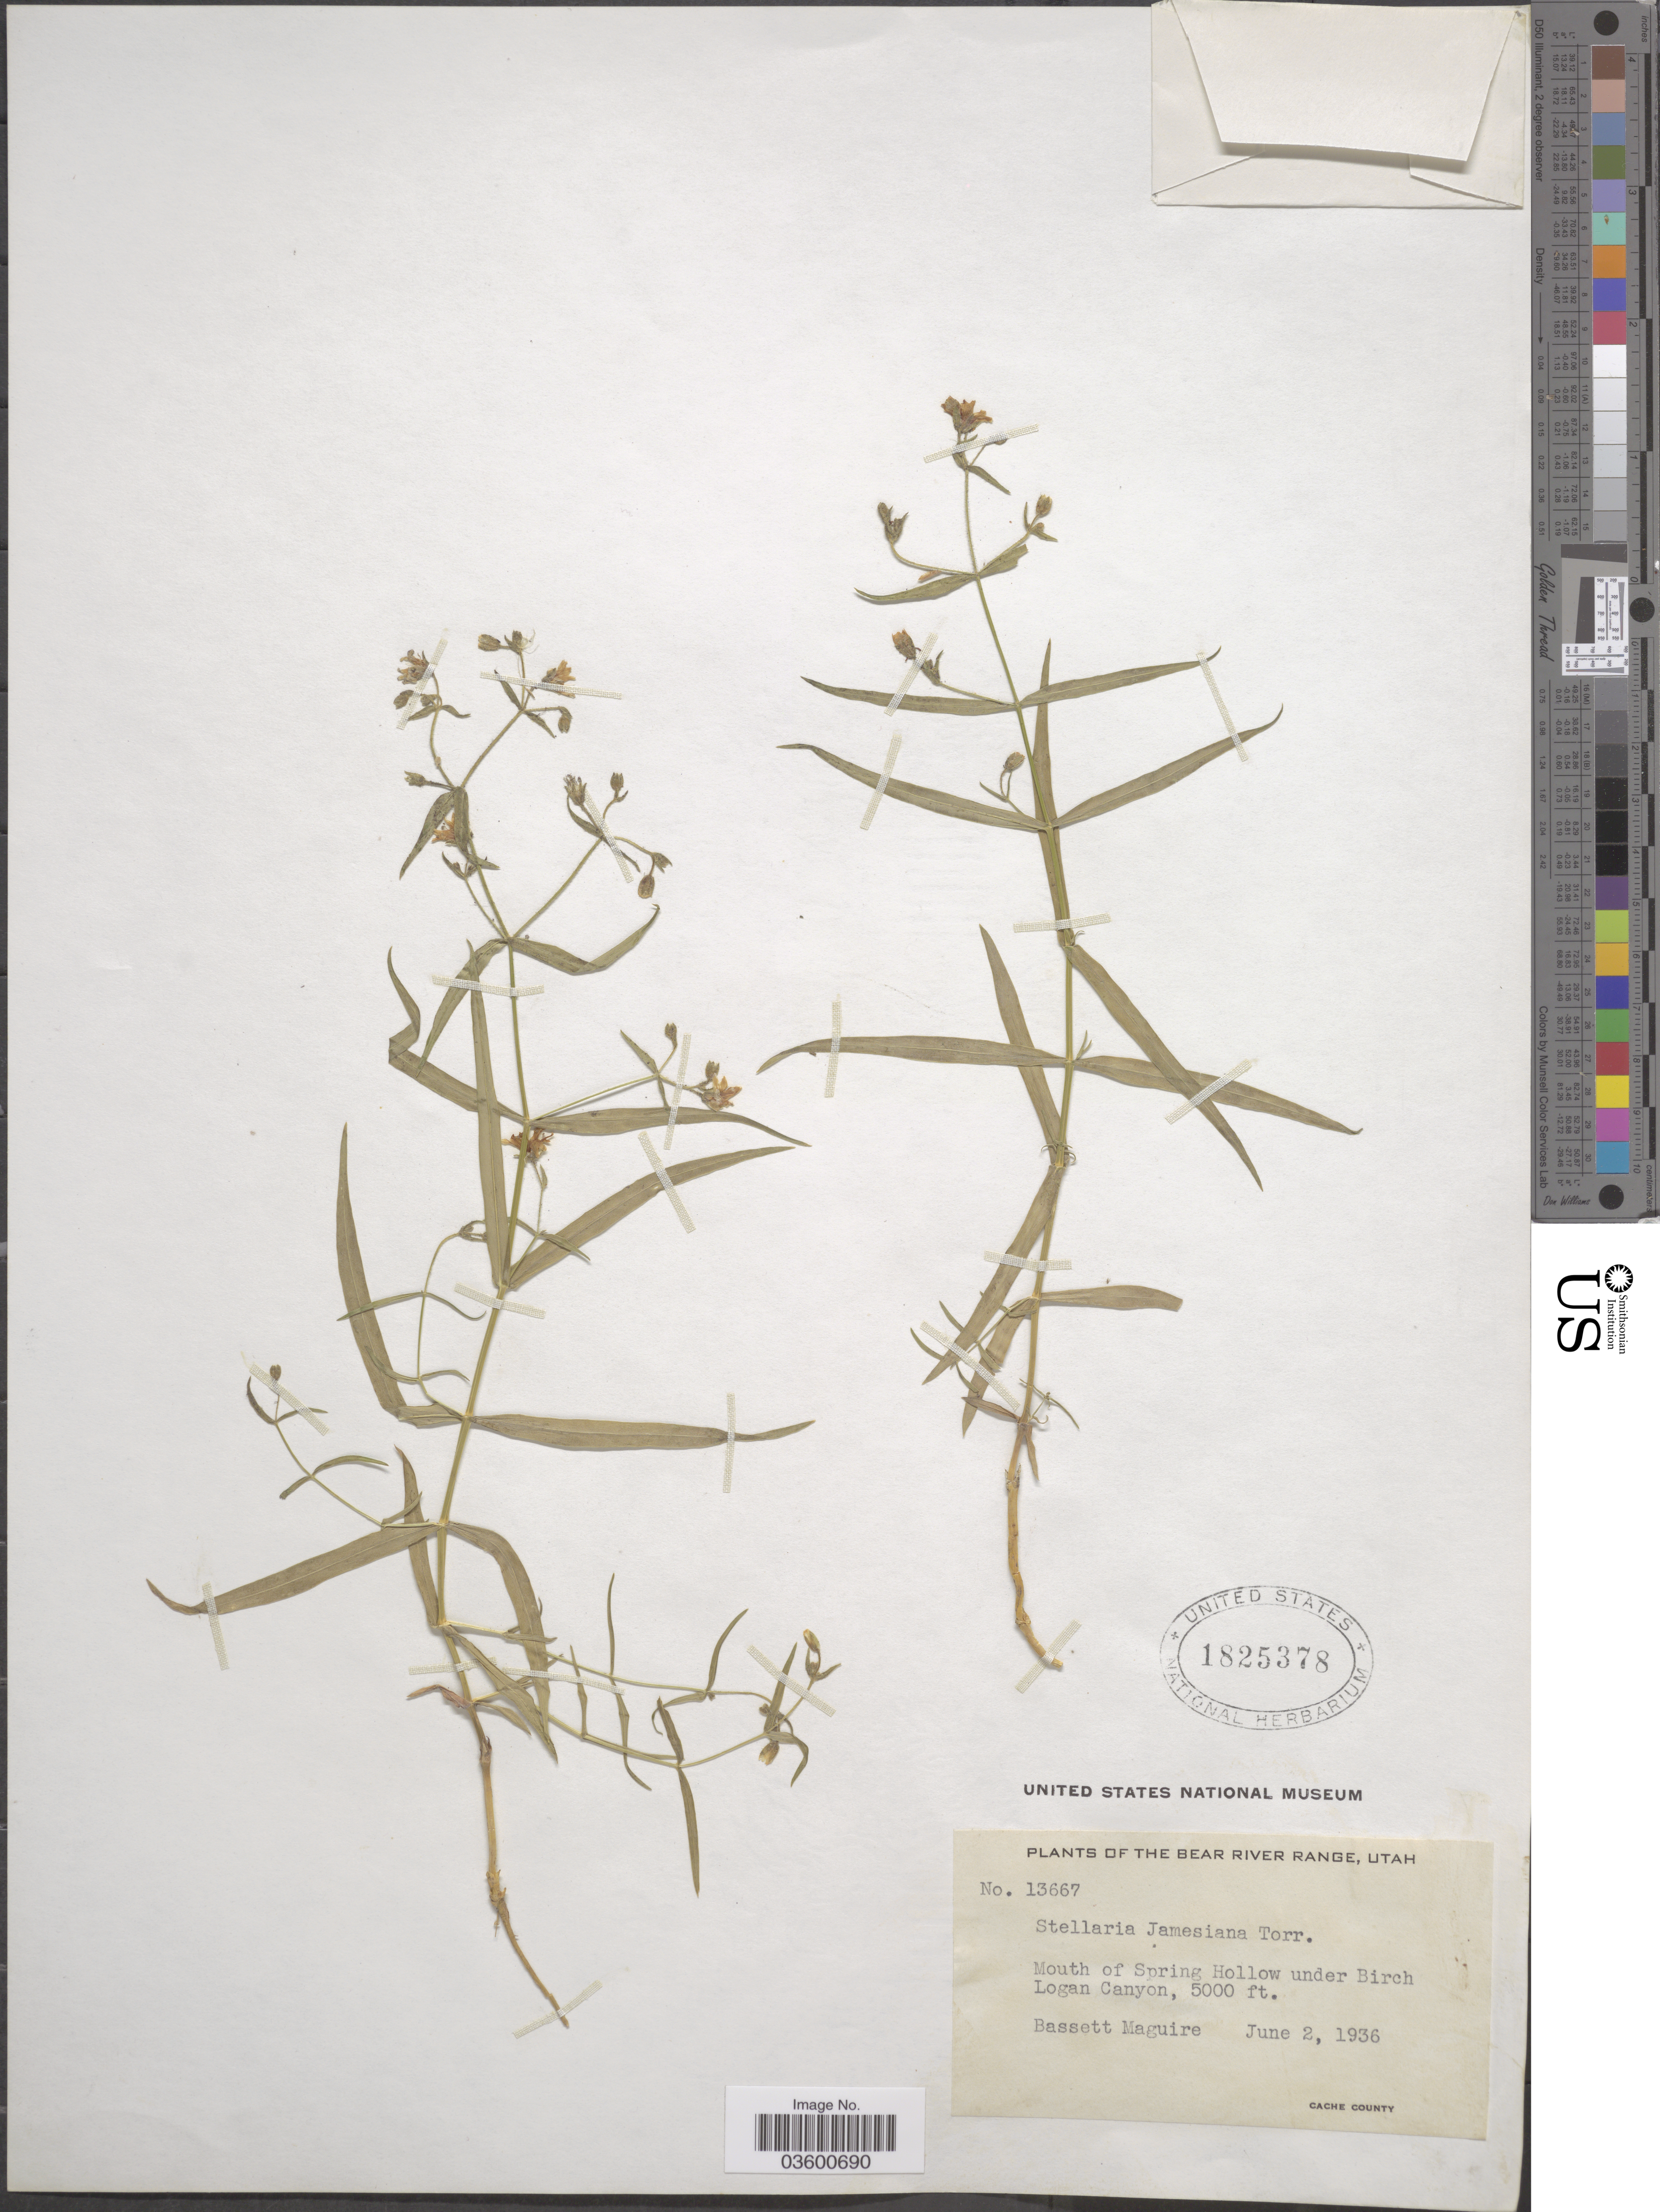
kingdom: Plantae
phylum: Tracheophyta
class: Magnoliopsida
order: Caryophyllales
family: Caryophyllaceae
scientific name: Torreyostellaria jamesiana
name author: (Torr.) Gang Yao et al.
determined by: Strong, M. T., (US), Smithsonian Institution - National Museum of Natural History (UNITED STATES)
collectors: B. Maguire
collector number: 13667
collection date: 1936-06-02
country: United States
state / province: Utah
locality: The Bear River Range. Mouth of Spring Hollow under Birch Logan Canyon.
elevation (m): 1524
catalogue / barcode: US 1825378